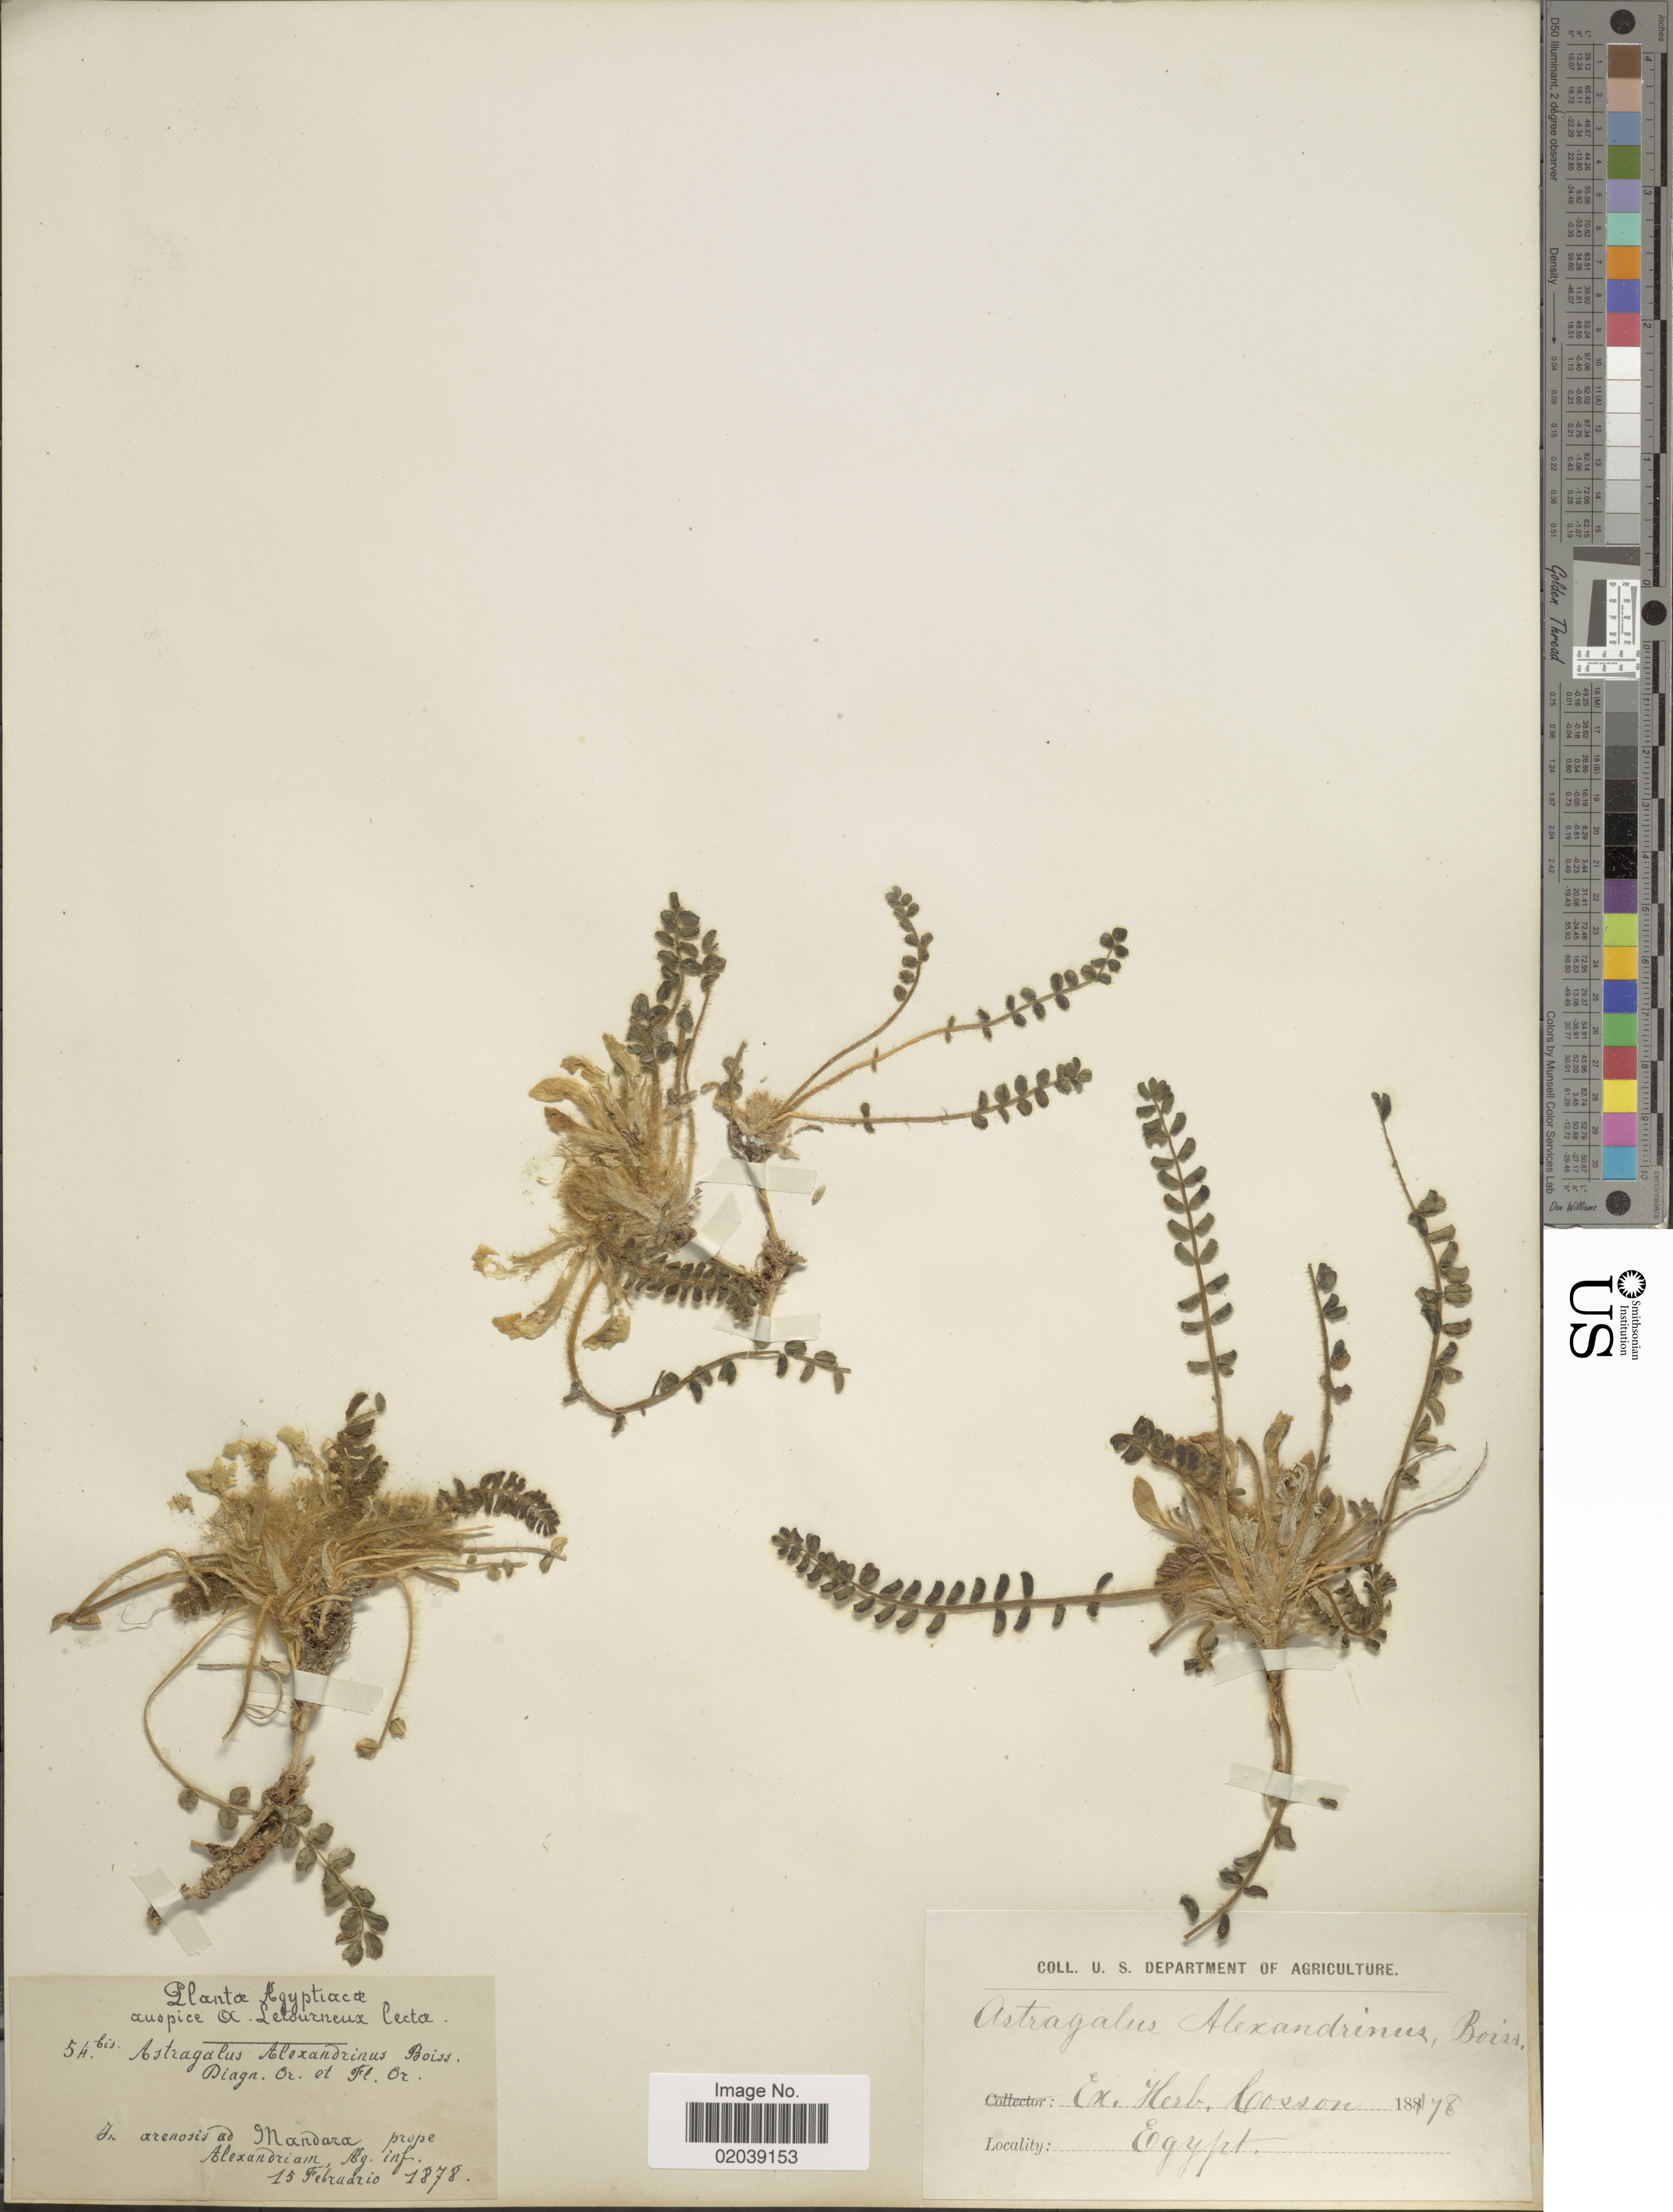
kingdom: Plantae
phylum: Tracheophyta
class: Magnoliopsida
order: Fabales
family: Fabaceae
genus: Astragalus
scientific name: Astragalus alexandrinus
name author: Boiss.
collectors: A. Letourneux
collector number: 54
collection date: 1878-02-15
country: Egypt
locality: In arenosis ad Mandara prope Alexandriam